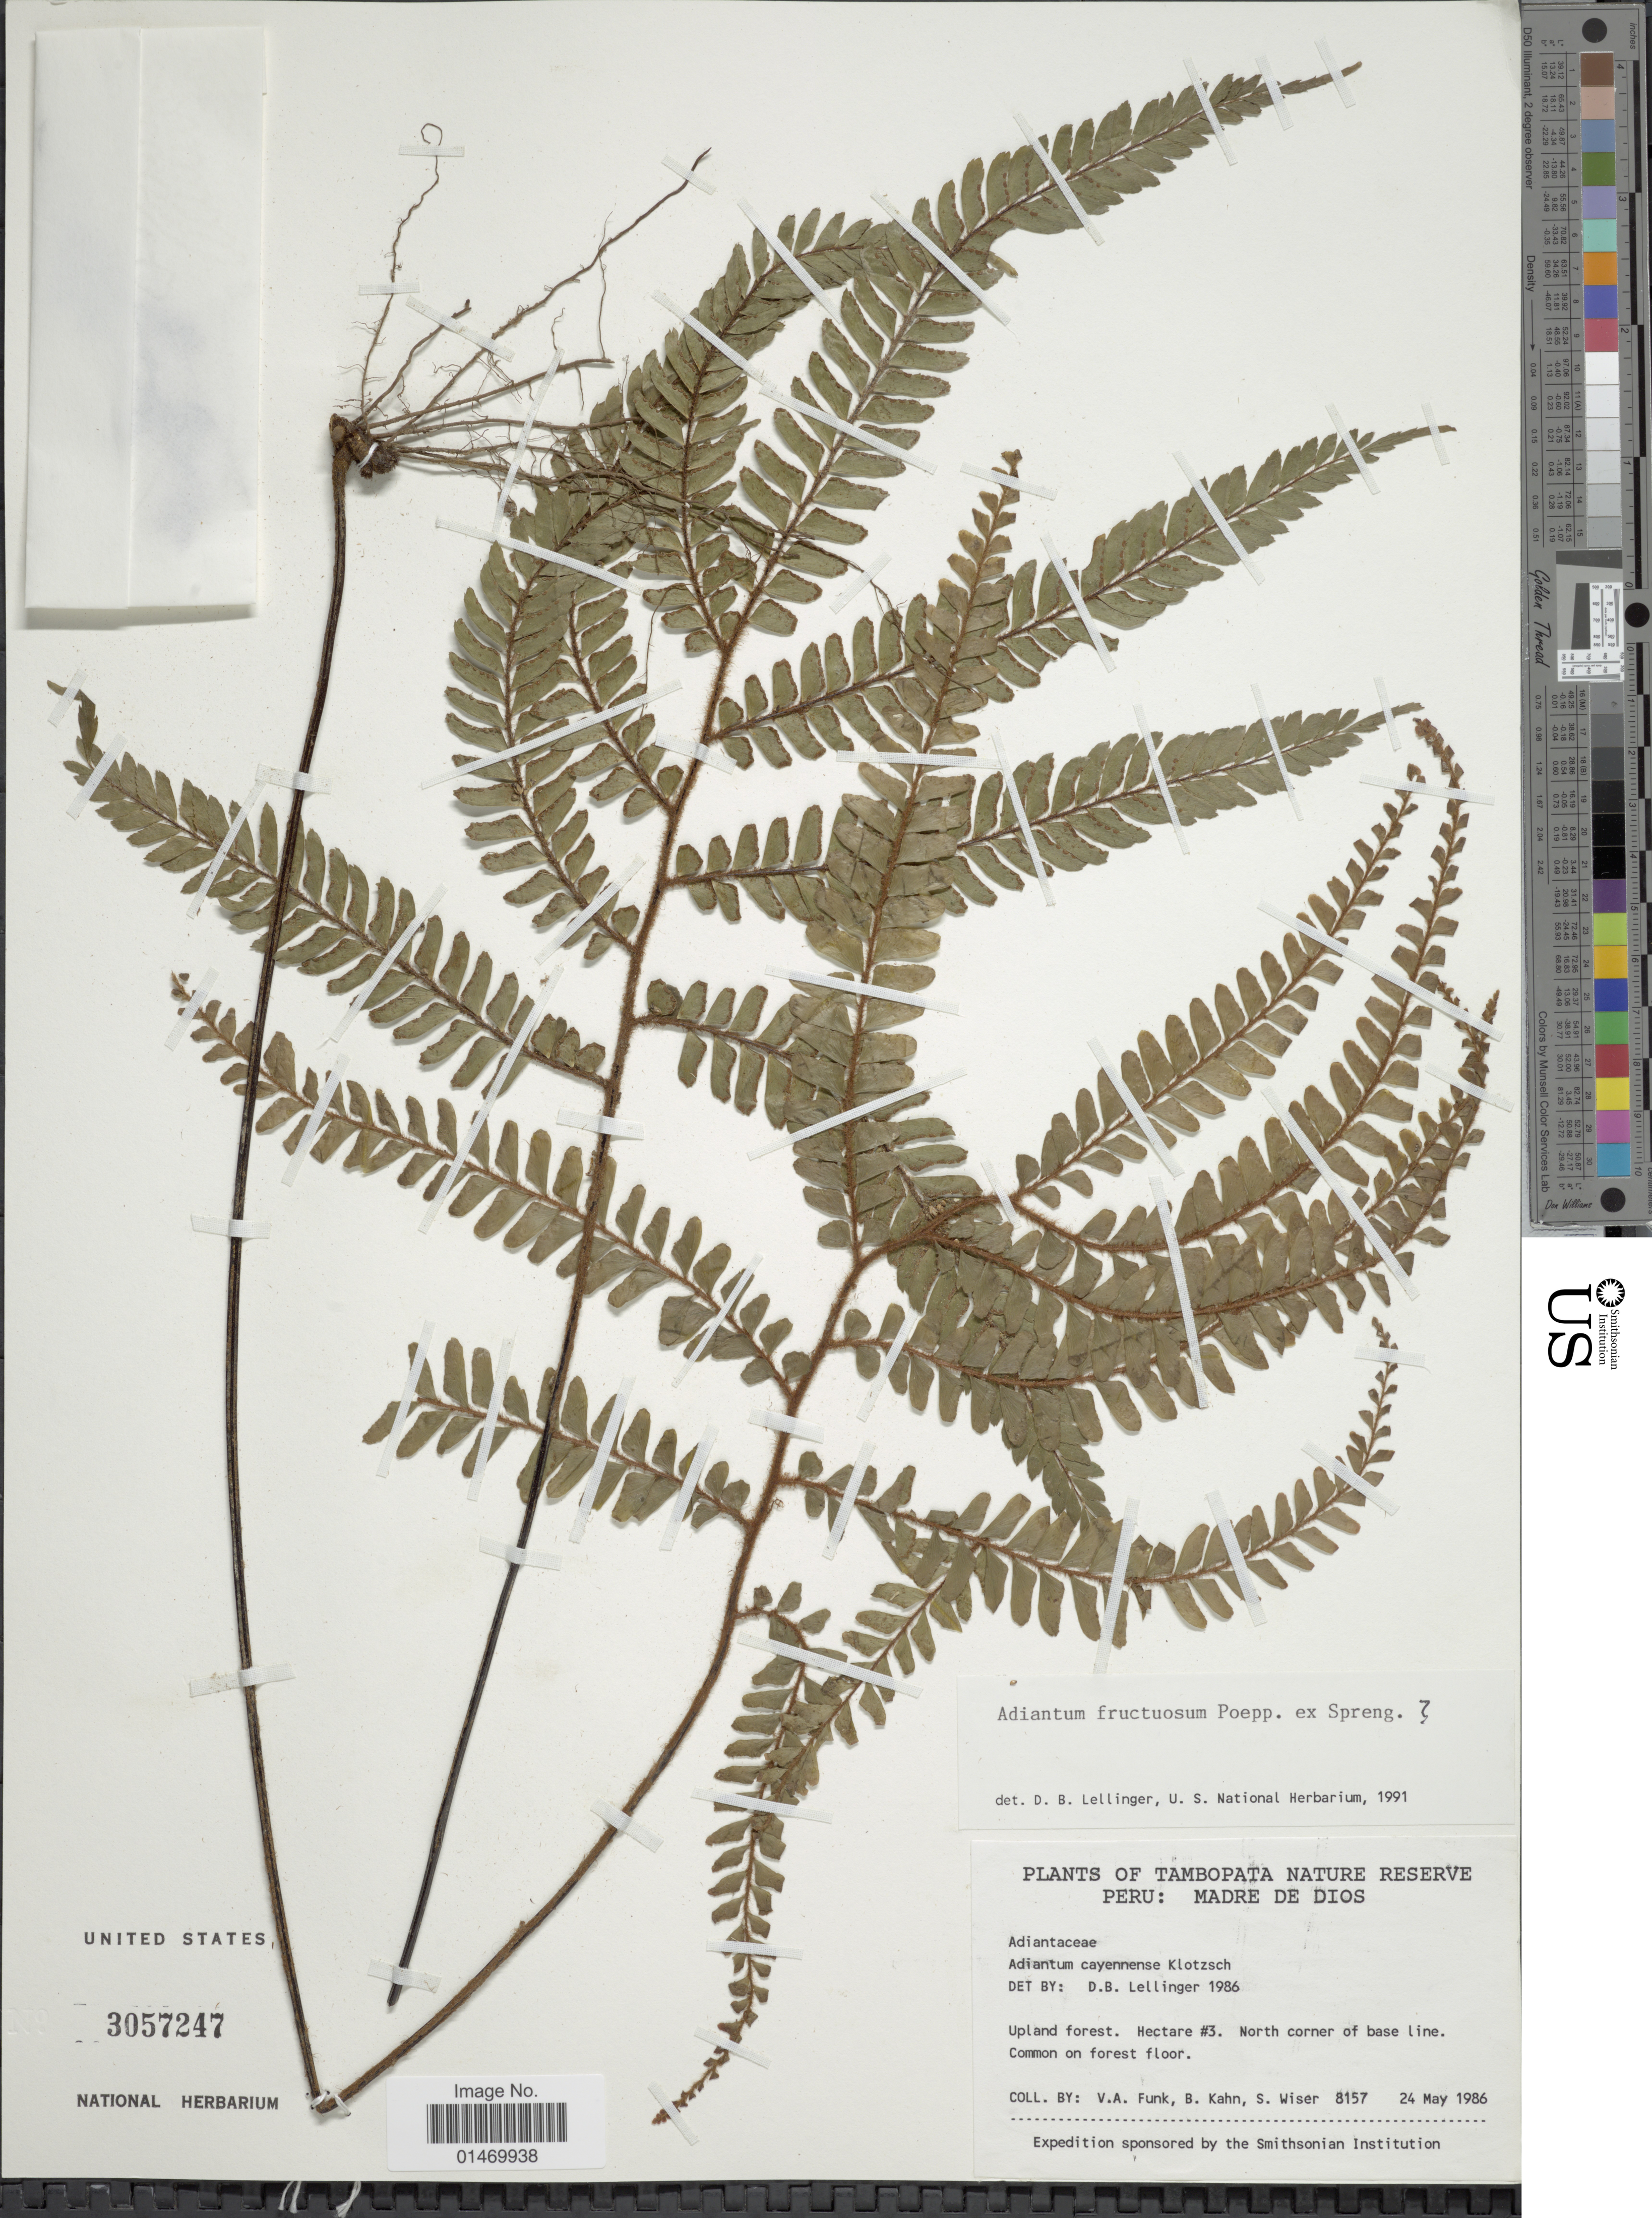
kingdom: Plantae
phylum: Tracheophyta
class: Polypodiopsida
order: Polypodiales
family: Pteridaceae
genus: Adiantum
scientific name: Adiantum cajennense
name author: Willd. ex Klotzsch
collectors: V. Funk, B. Kahn & S. Wiser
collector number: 8157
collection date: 1986-05-24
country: Peru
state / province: Madre de Dios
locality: Tambopata Nature Reserve.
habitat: Upland forest. Hectore #3. N corner of base line. common on forest floor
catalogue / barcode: US 3057247